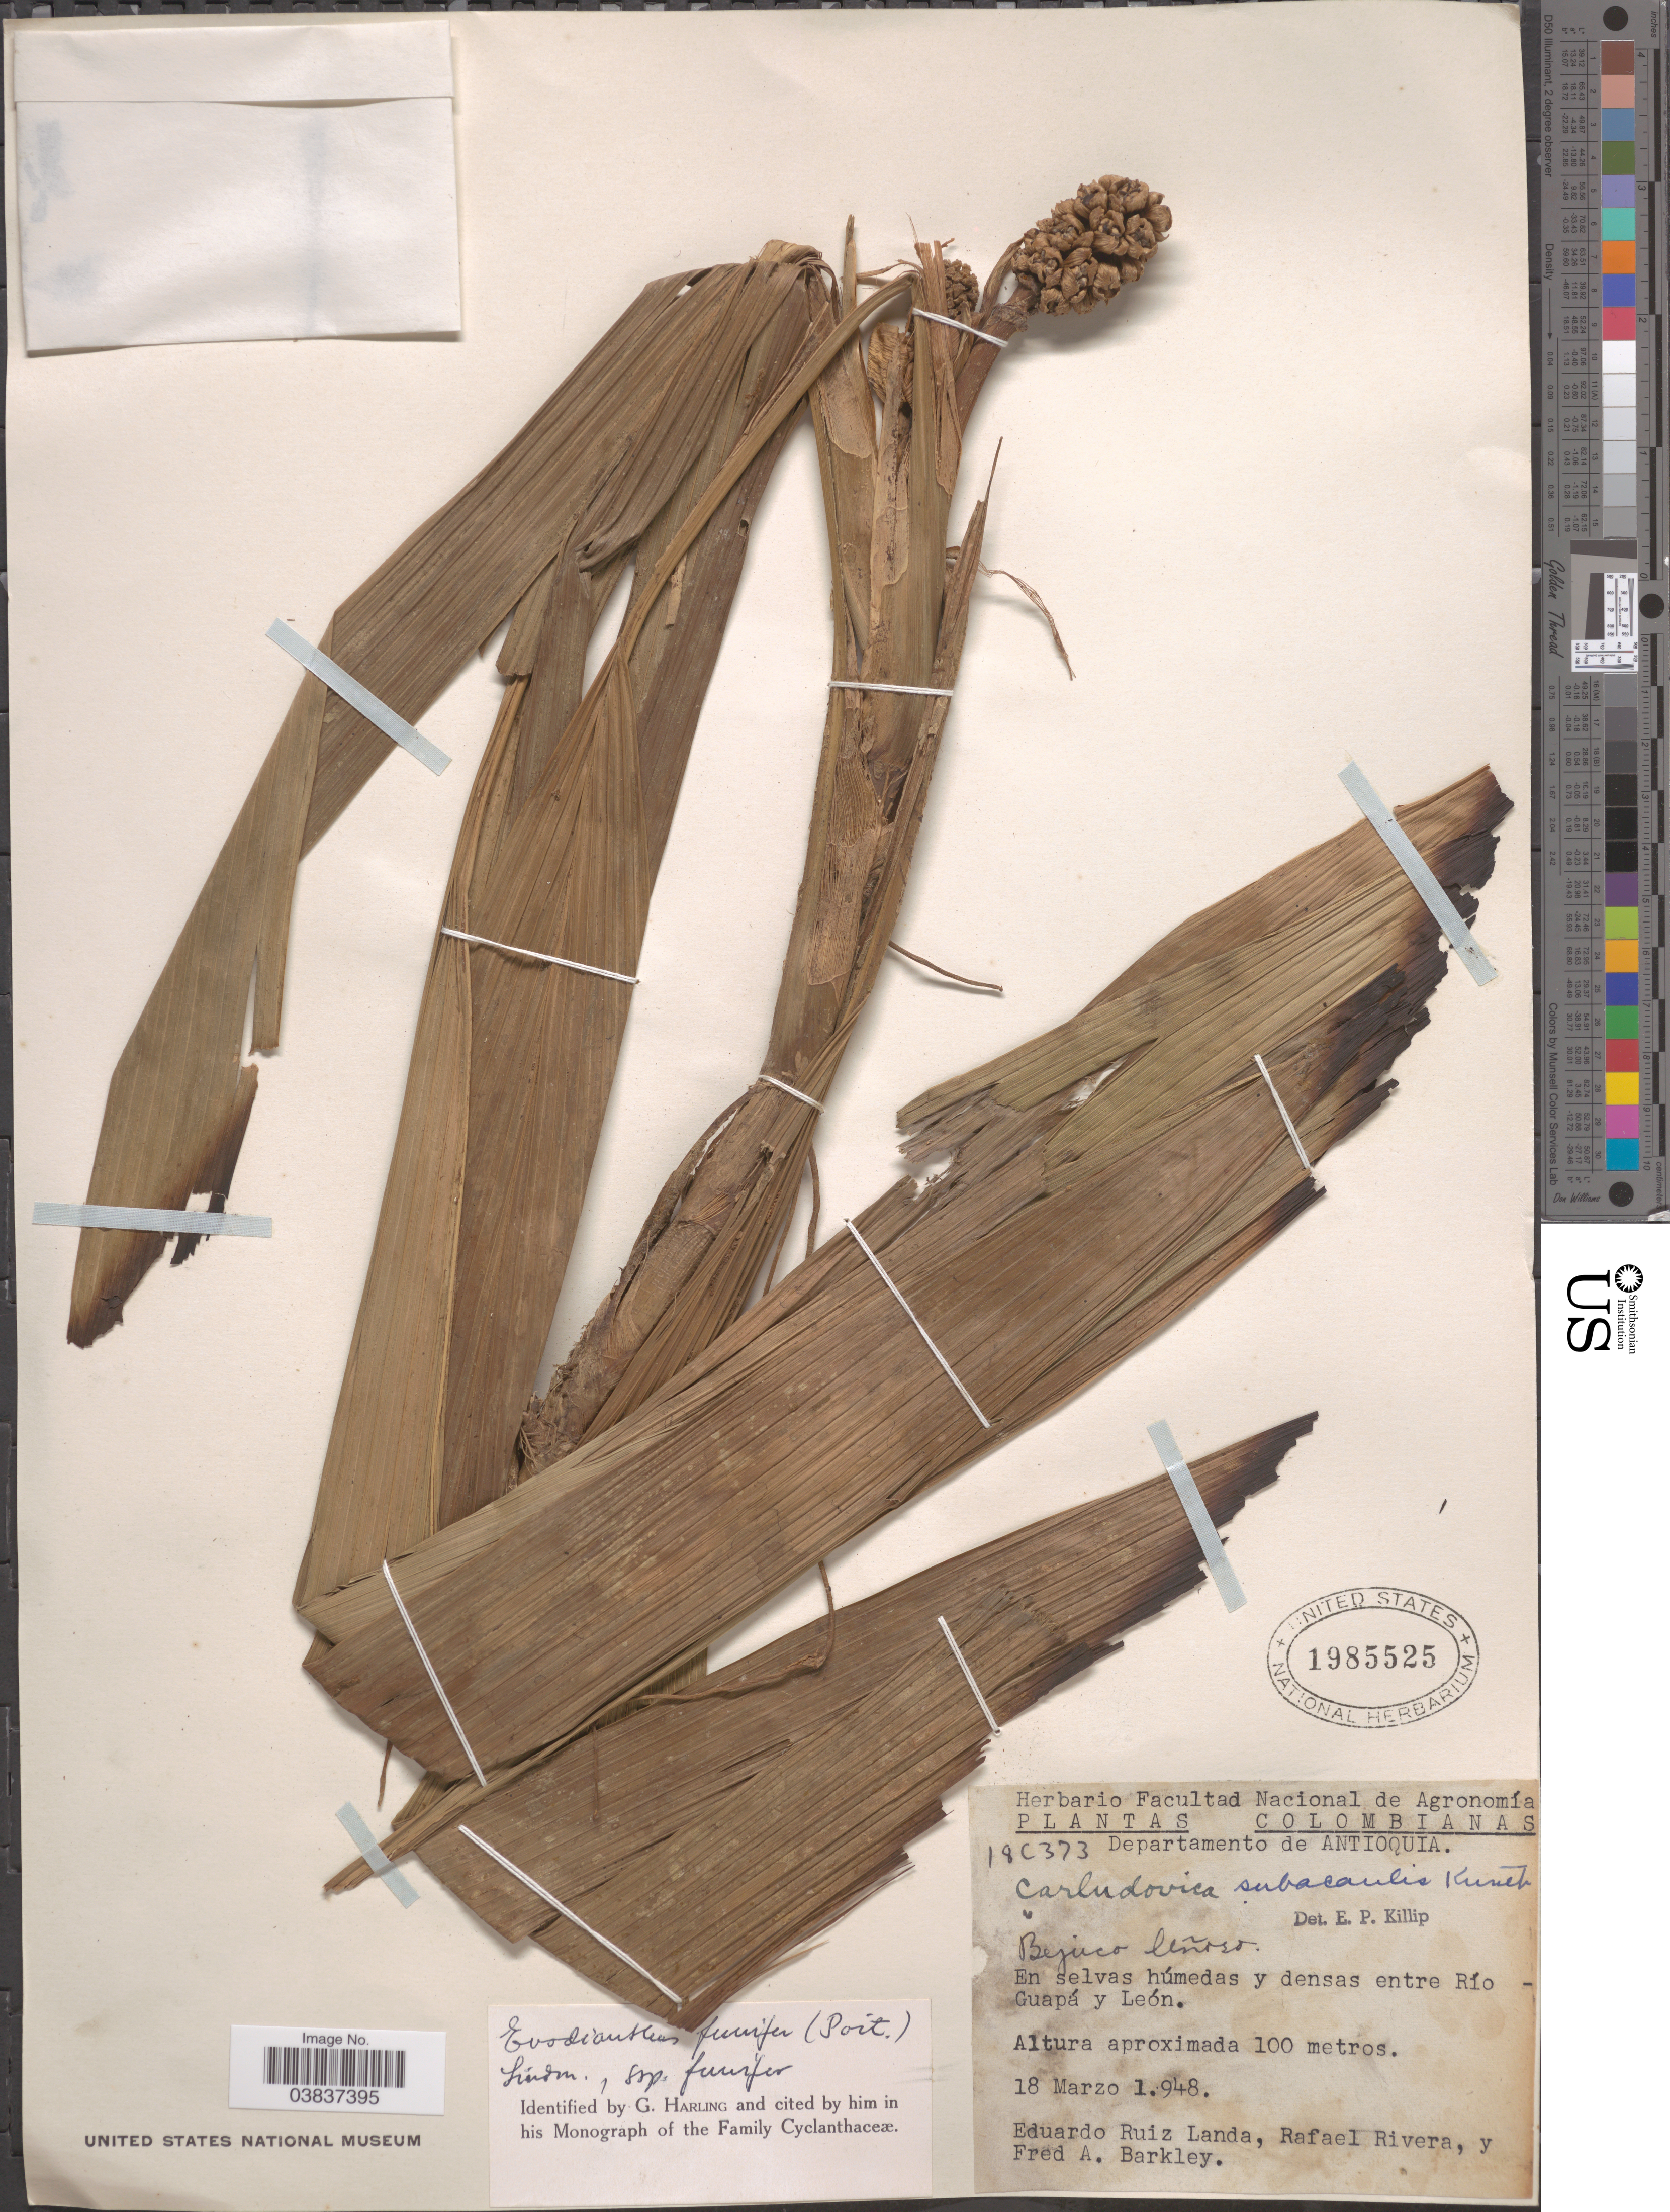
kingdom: Plantae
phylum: Tracheophyta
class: Liliopsida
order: Pandanales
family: Cyclanthaceae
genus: Evodianthus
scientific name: Evodianthus funifer subsp. funifer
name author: (Poit.) Lindm.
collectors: E. Ruiz Landa, R. Rivera & F. A. Barkley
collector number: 18C373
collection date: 1948-03-18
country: Colombia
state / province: Antioquia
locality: Departamento de Antioquia. Entre Río Guapá y León.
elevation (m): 100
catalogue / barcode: US 1985525